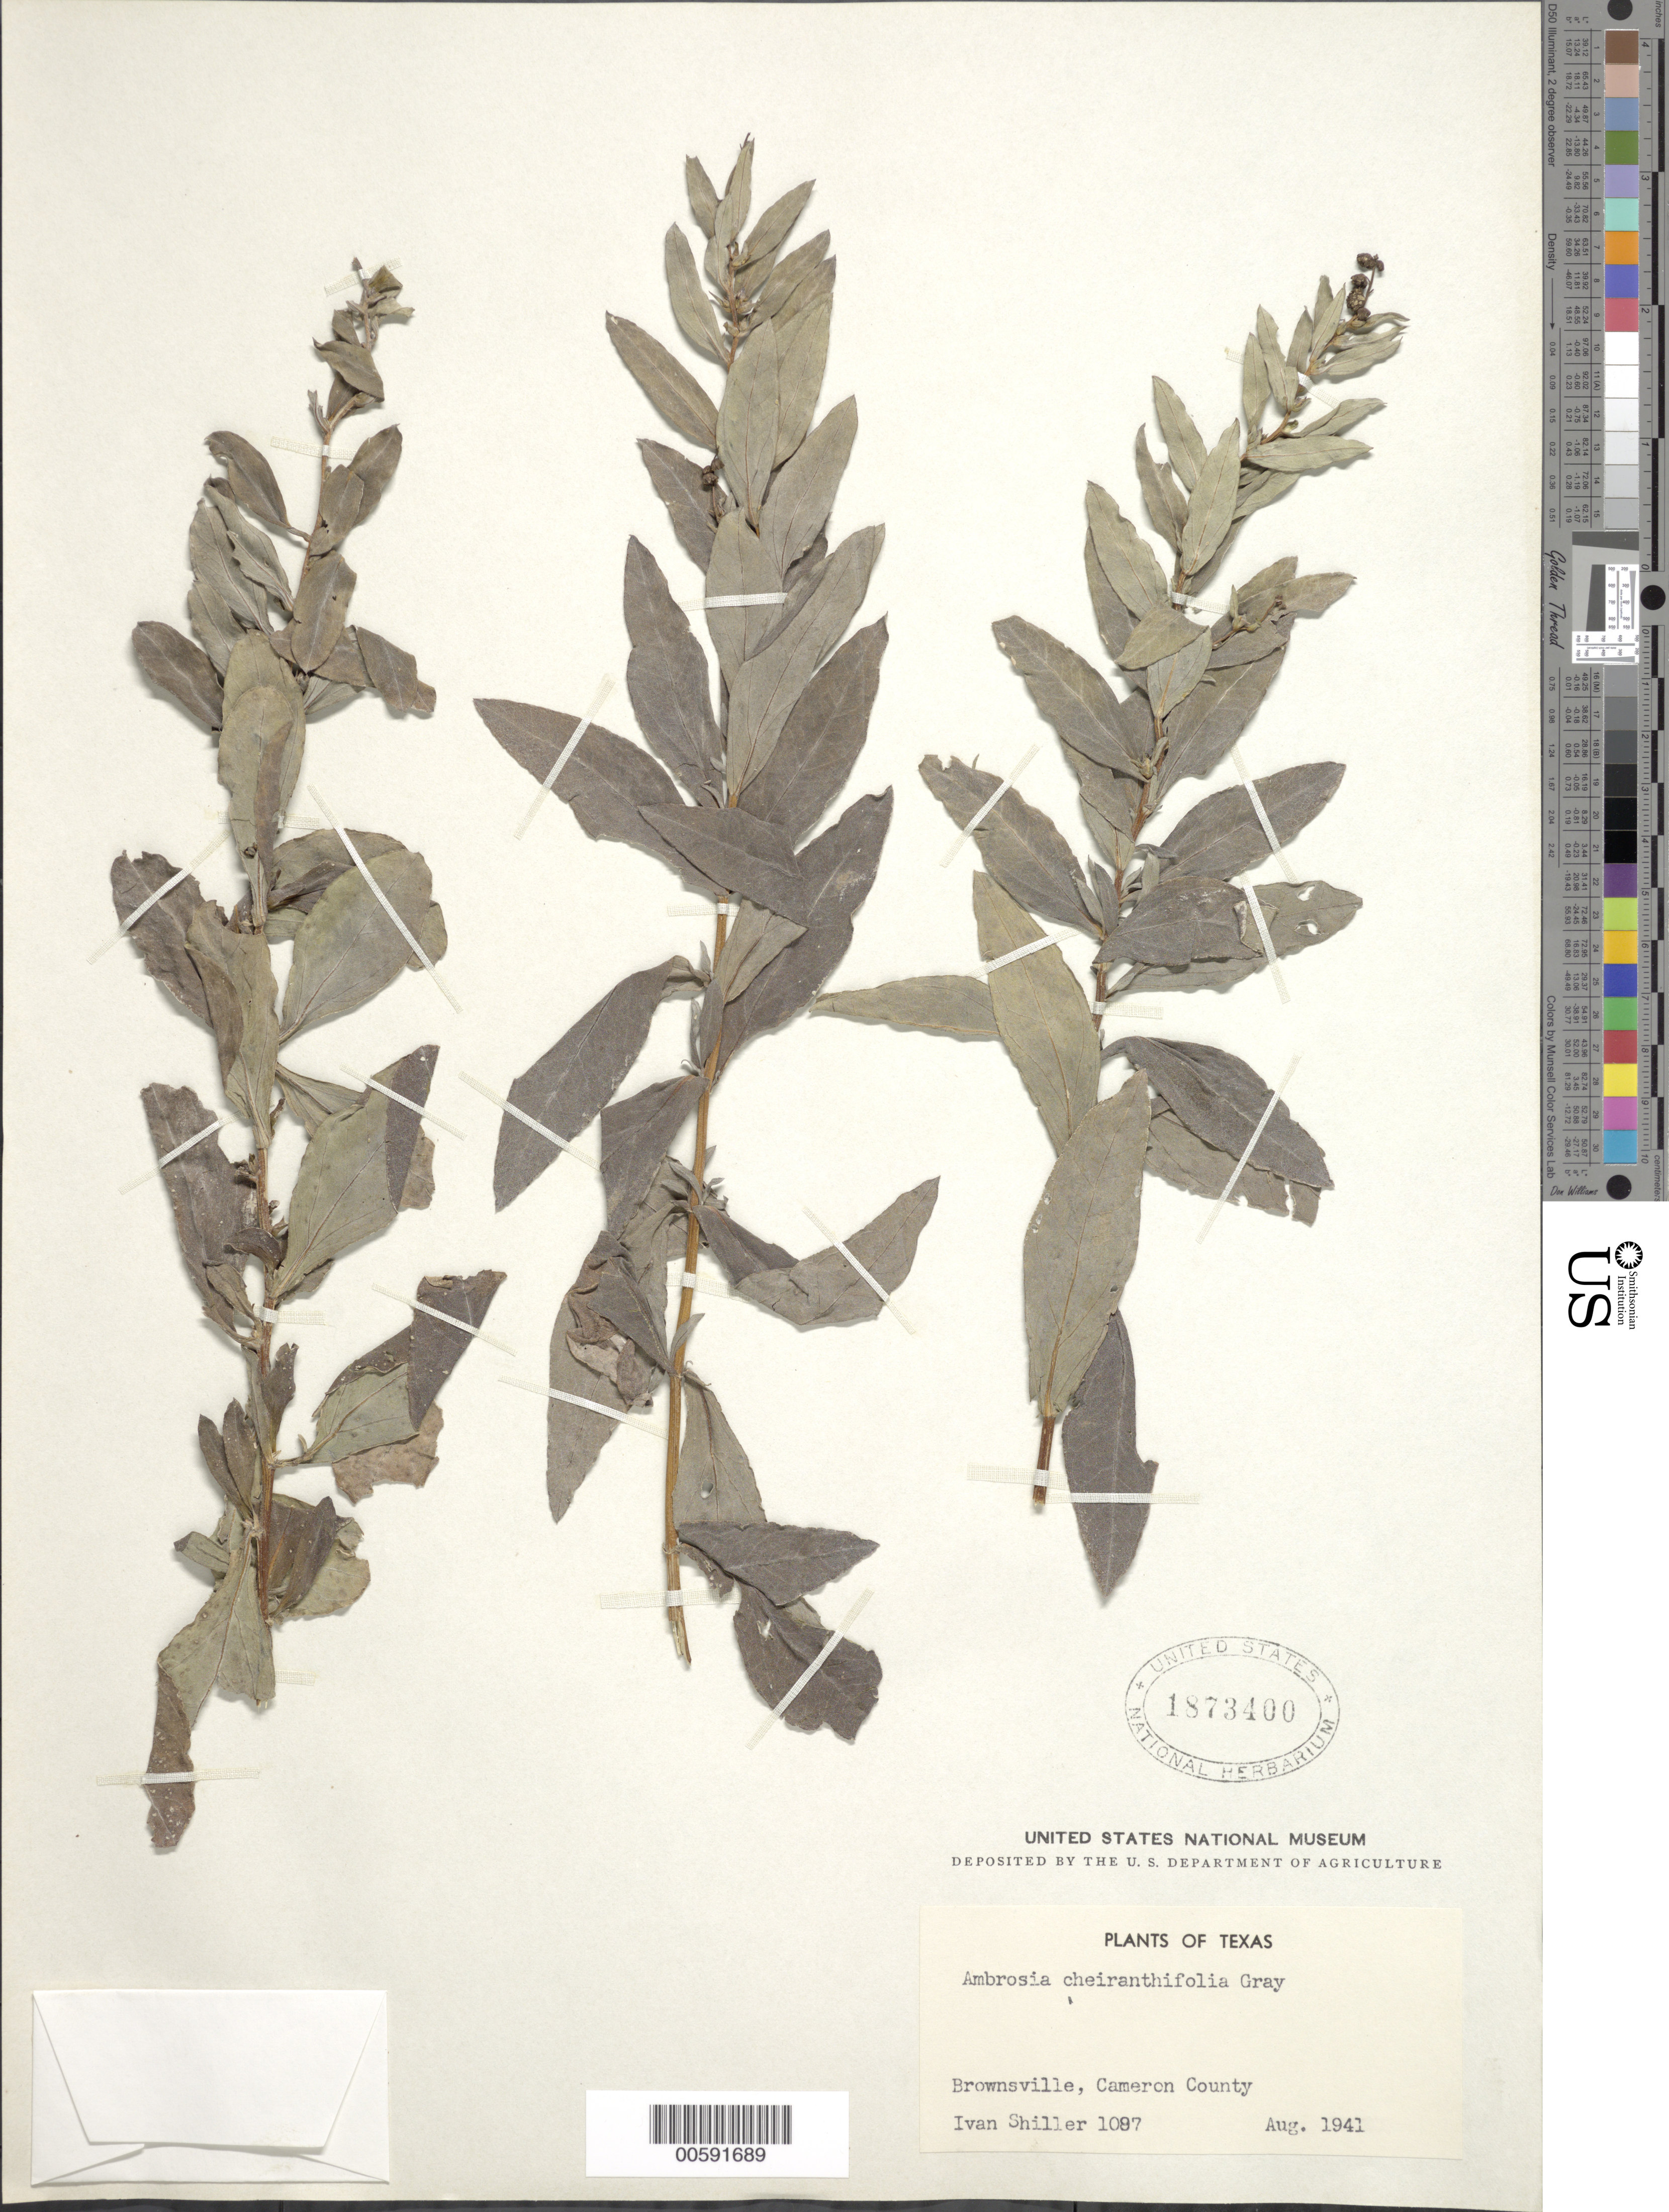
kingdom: Plantae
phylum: Tracheophyta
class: Magnoliopsida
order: Asterales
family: Asteraceae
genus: Ambrosia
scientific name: Ambrosia cheiranthifolia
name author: A. Gray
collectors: I. Shiller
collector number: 1087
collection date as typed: Aug 1941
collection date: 1941-08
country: United States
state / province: Texas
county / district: Cameron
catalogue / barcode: US 1873400